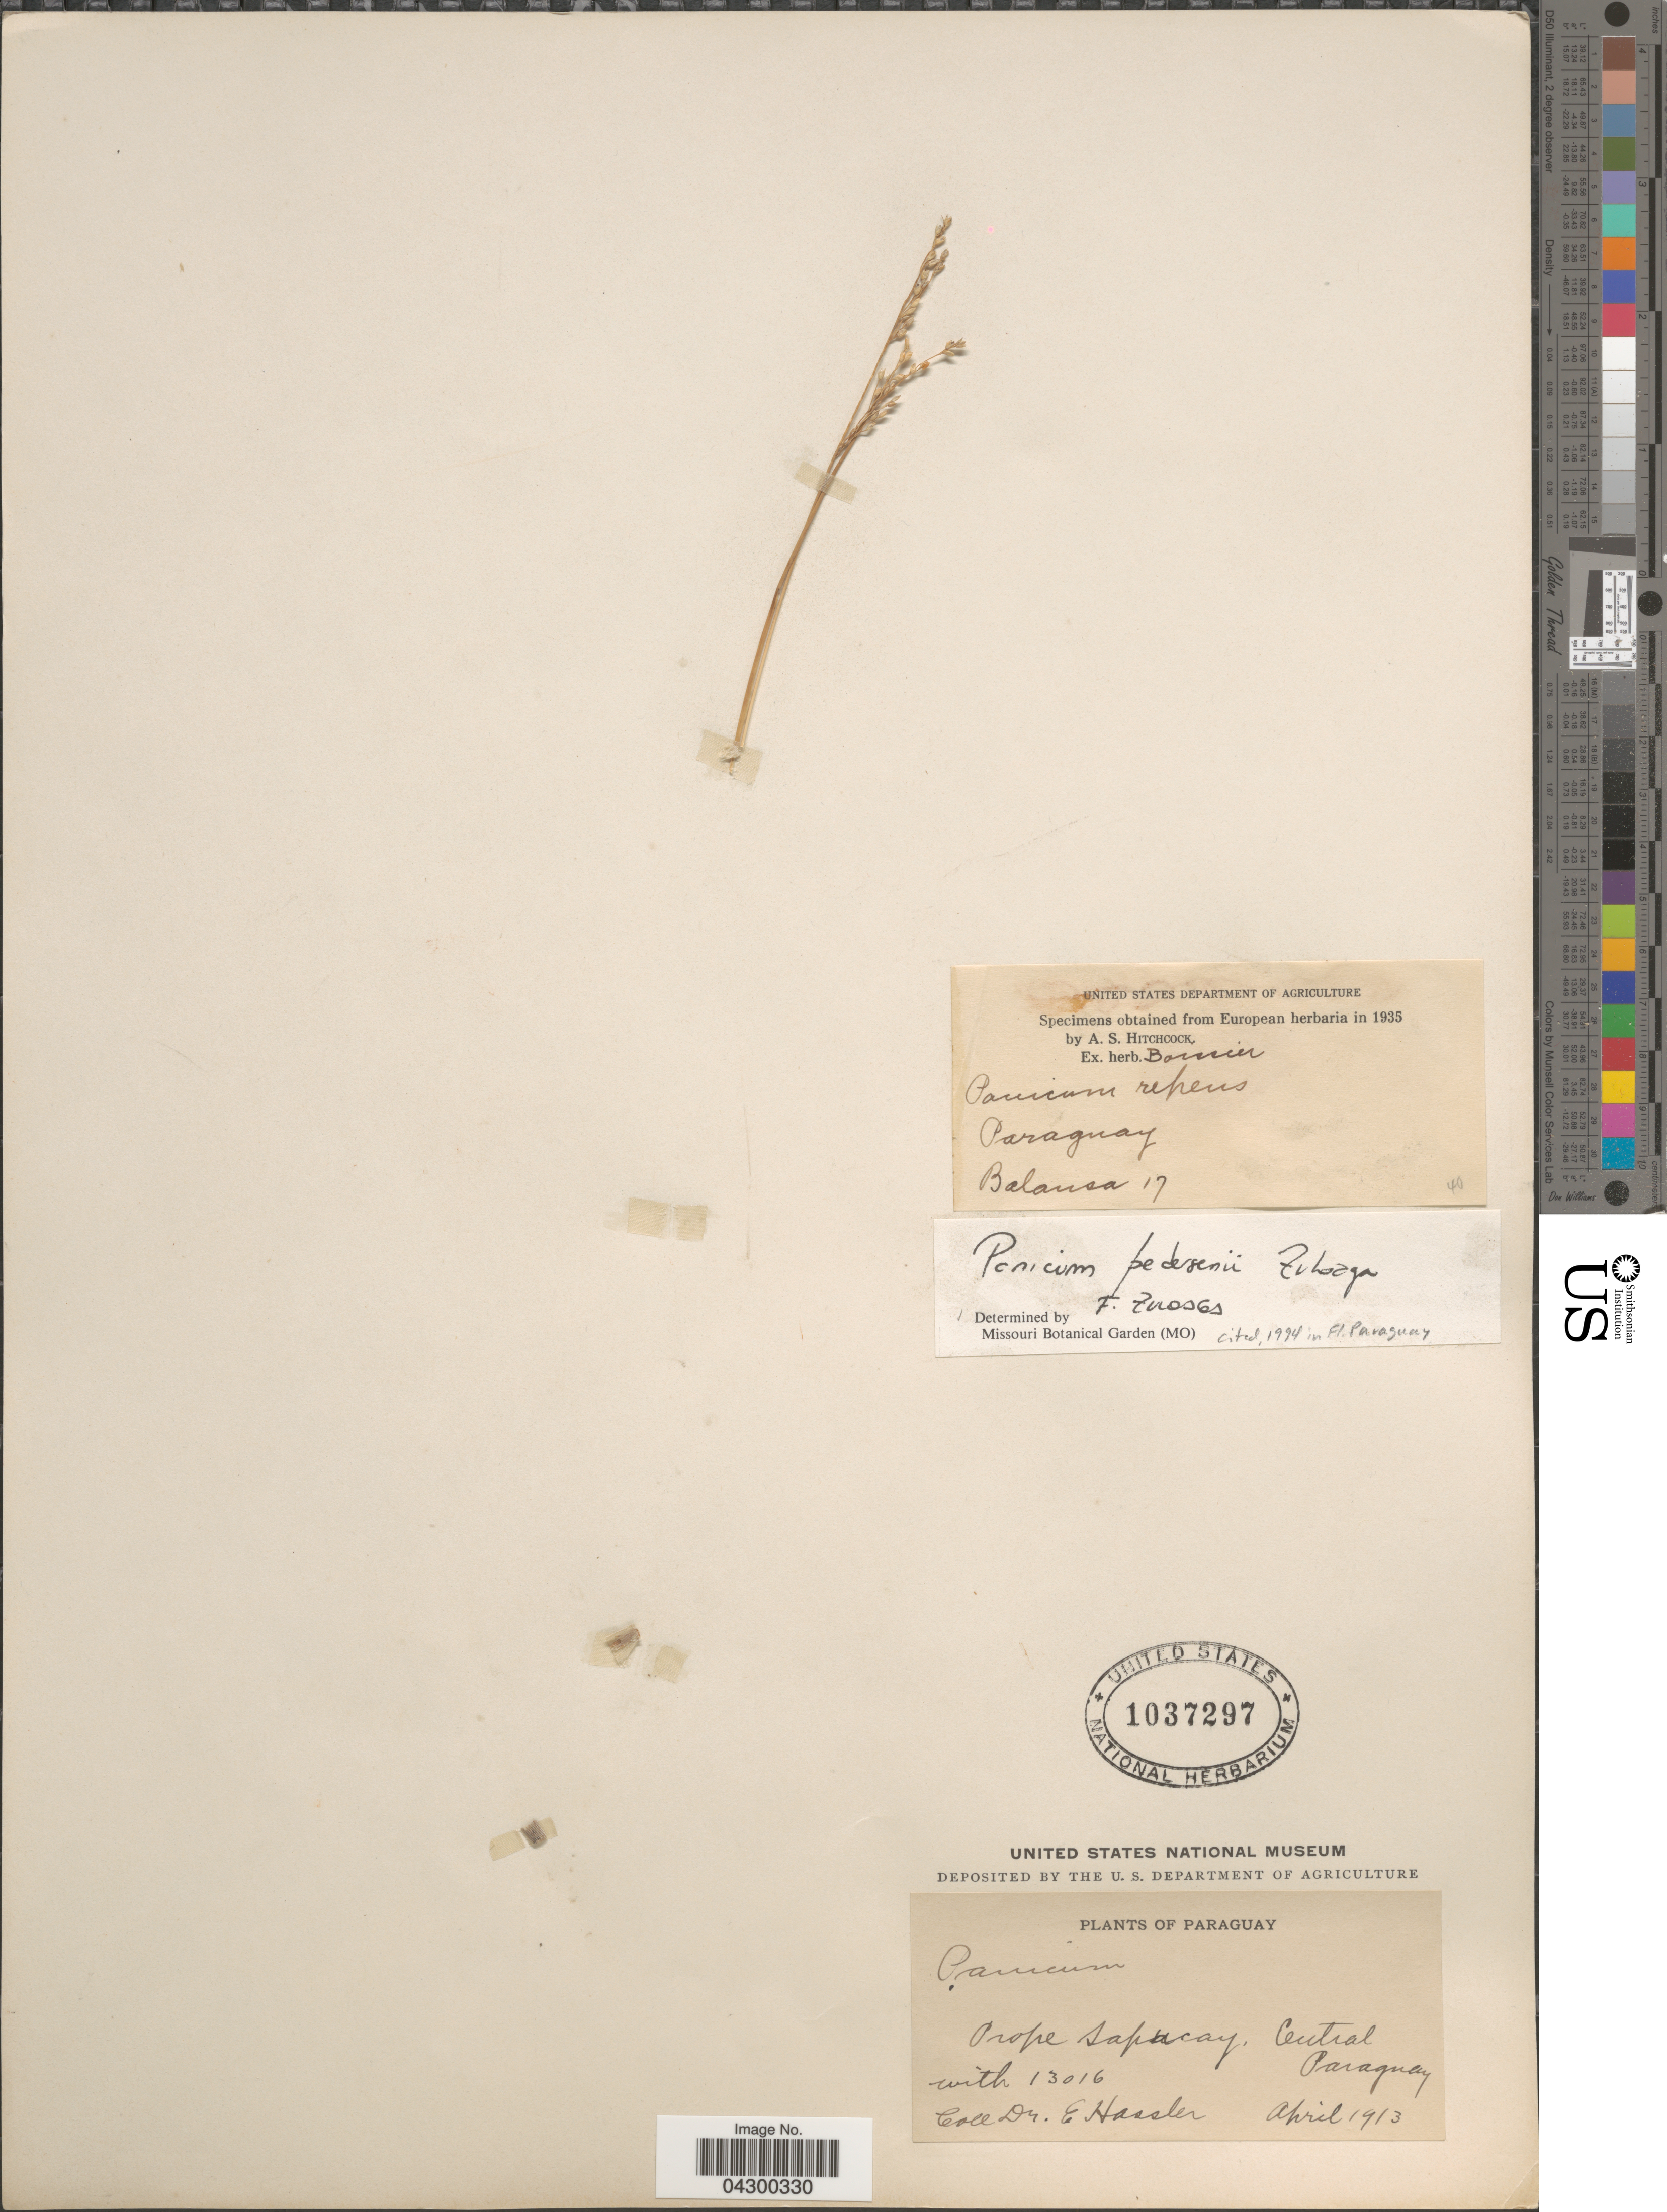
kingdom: Plantae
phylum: Tracheophyta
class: Liliopsida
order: Poales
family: Poaceae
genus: Panicum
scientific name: Panicum pedersenii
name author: Zuloaga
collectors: -. Balansa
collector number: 17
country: Paraguay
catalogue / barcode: US 1037297